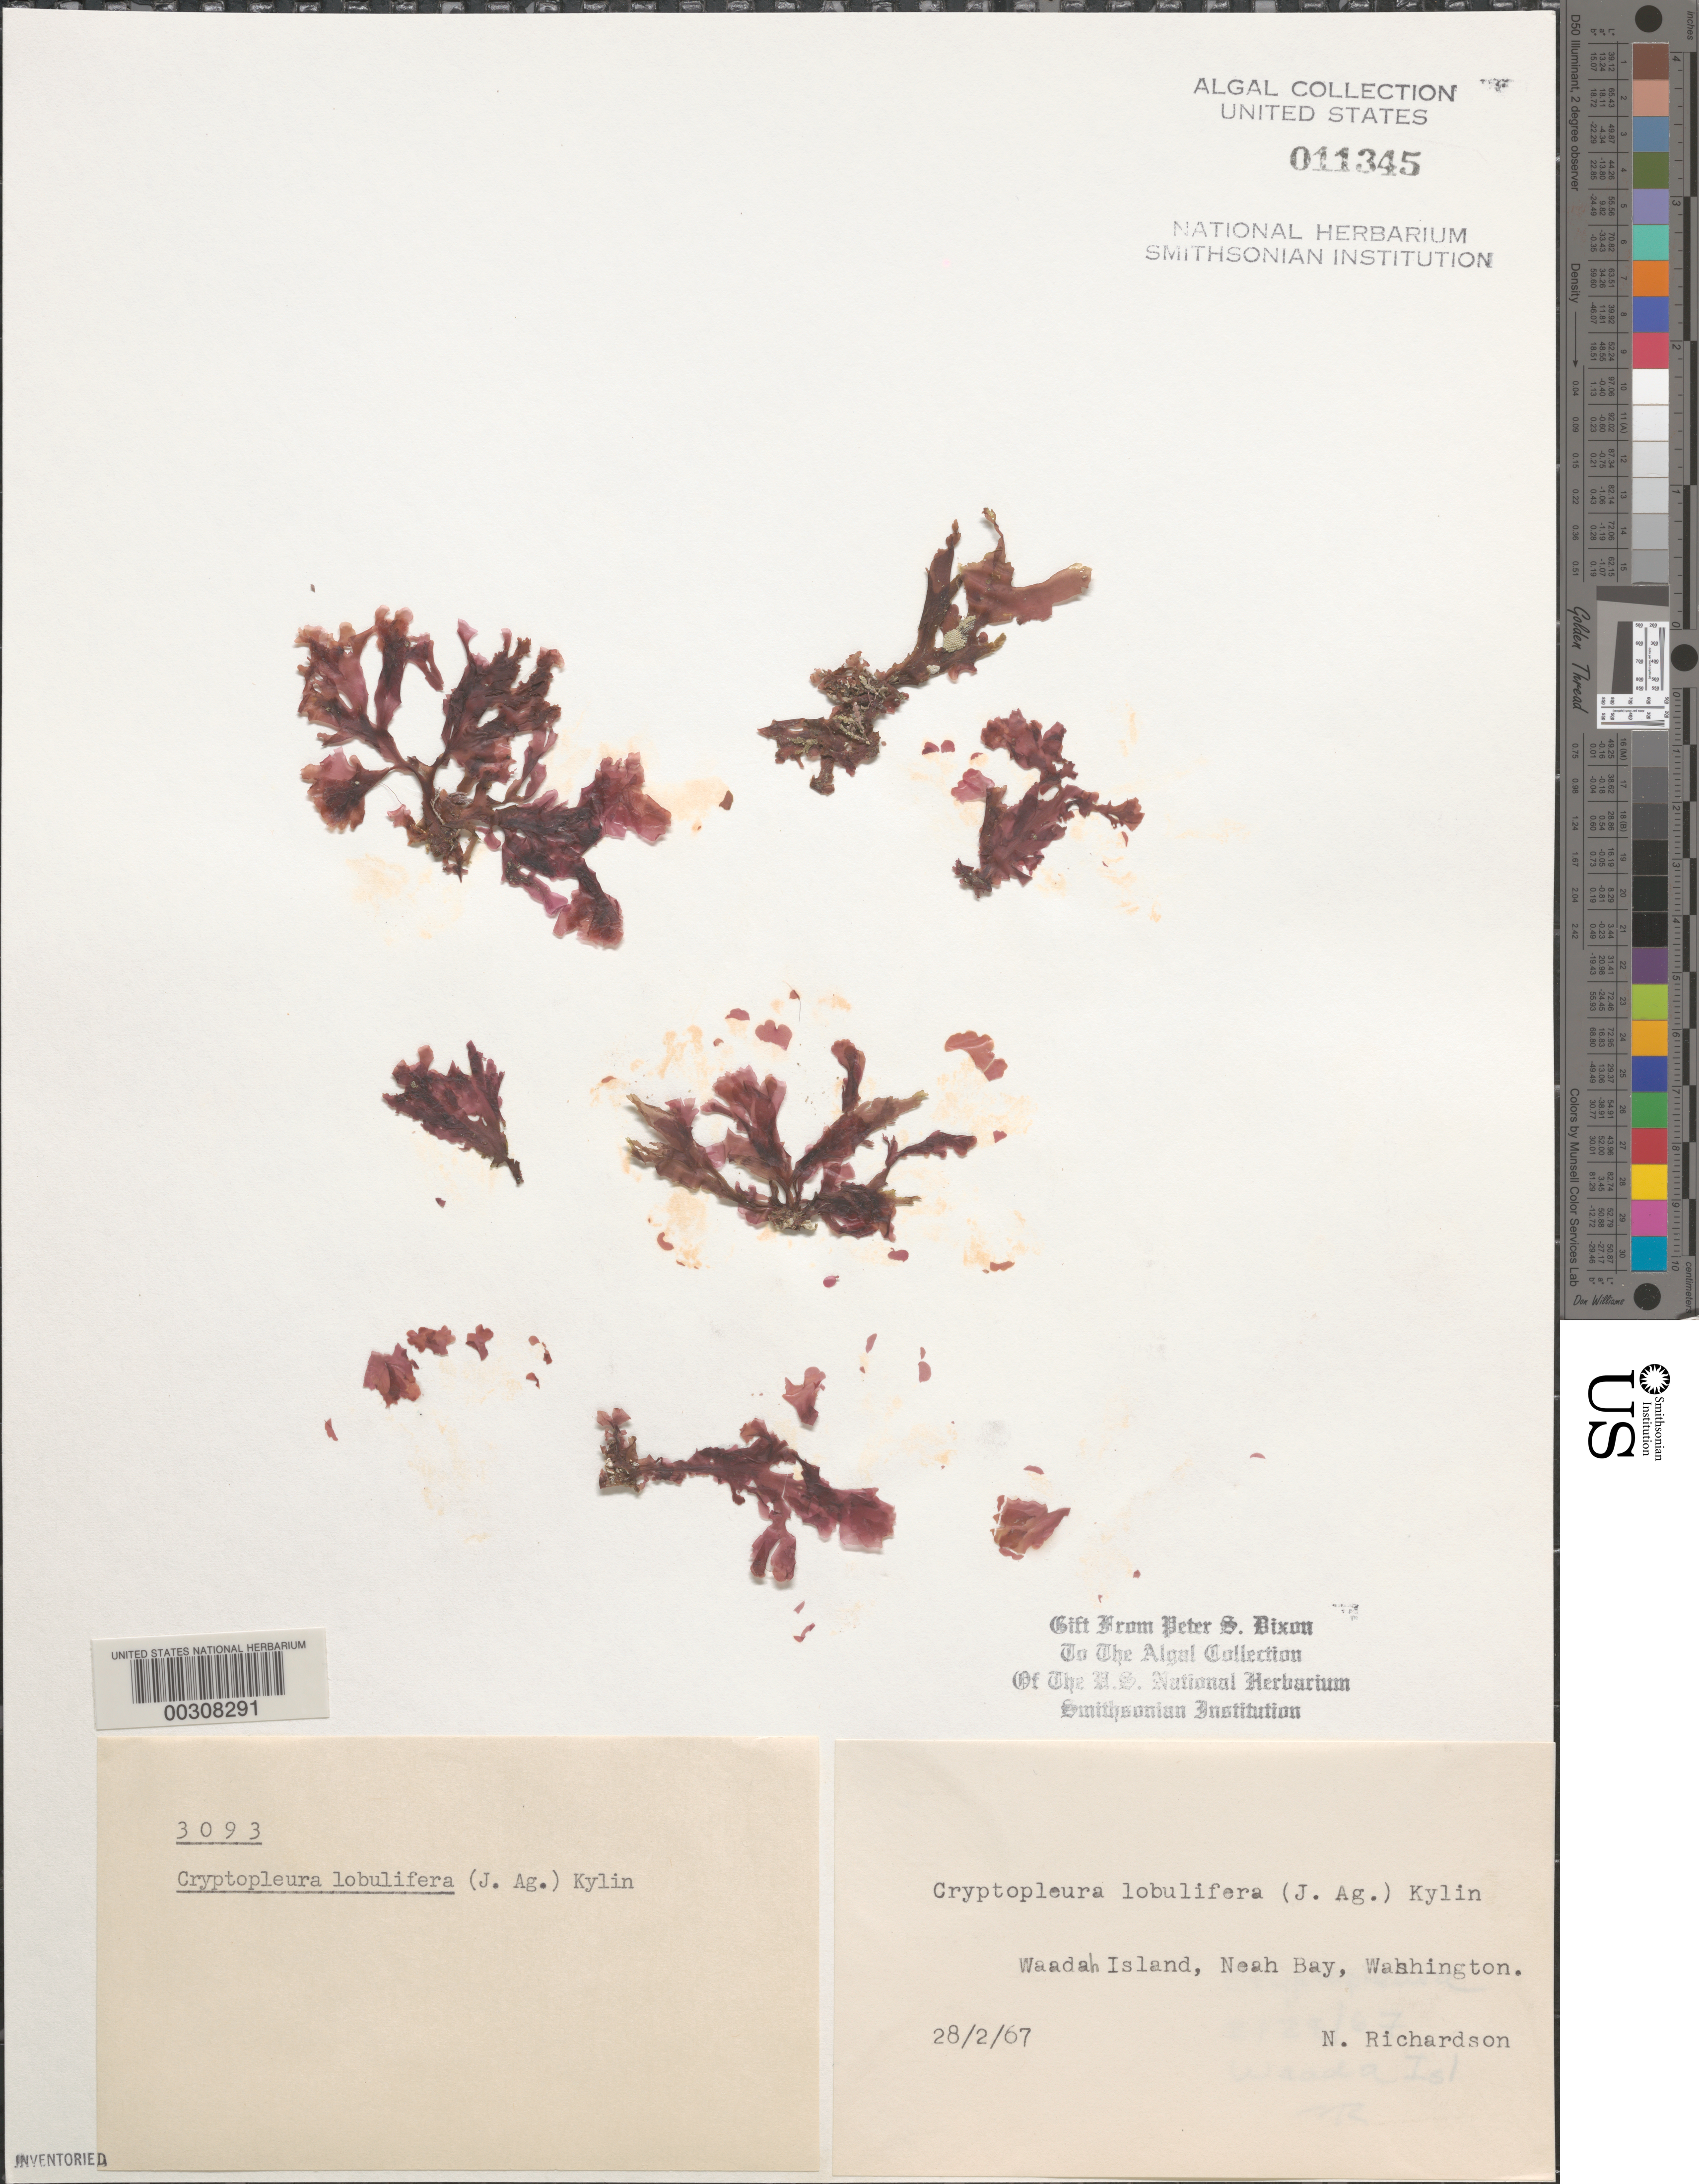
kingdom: Plantae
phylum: Rhodophyta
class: Florideophyceae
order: Ceramiales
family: Delesseriaceae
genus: Cryptopleura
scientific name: Cryptopleura lobulifera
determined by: Dixon, P. S.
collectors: N. Richardson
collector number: PSD 3093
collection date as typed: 28 Feb 1967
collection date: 1967-02-28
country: United States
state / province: Washington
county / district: Clallam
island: Waadah Island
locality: Neah Bay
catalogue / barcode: US 11345